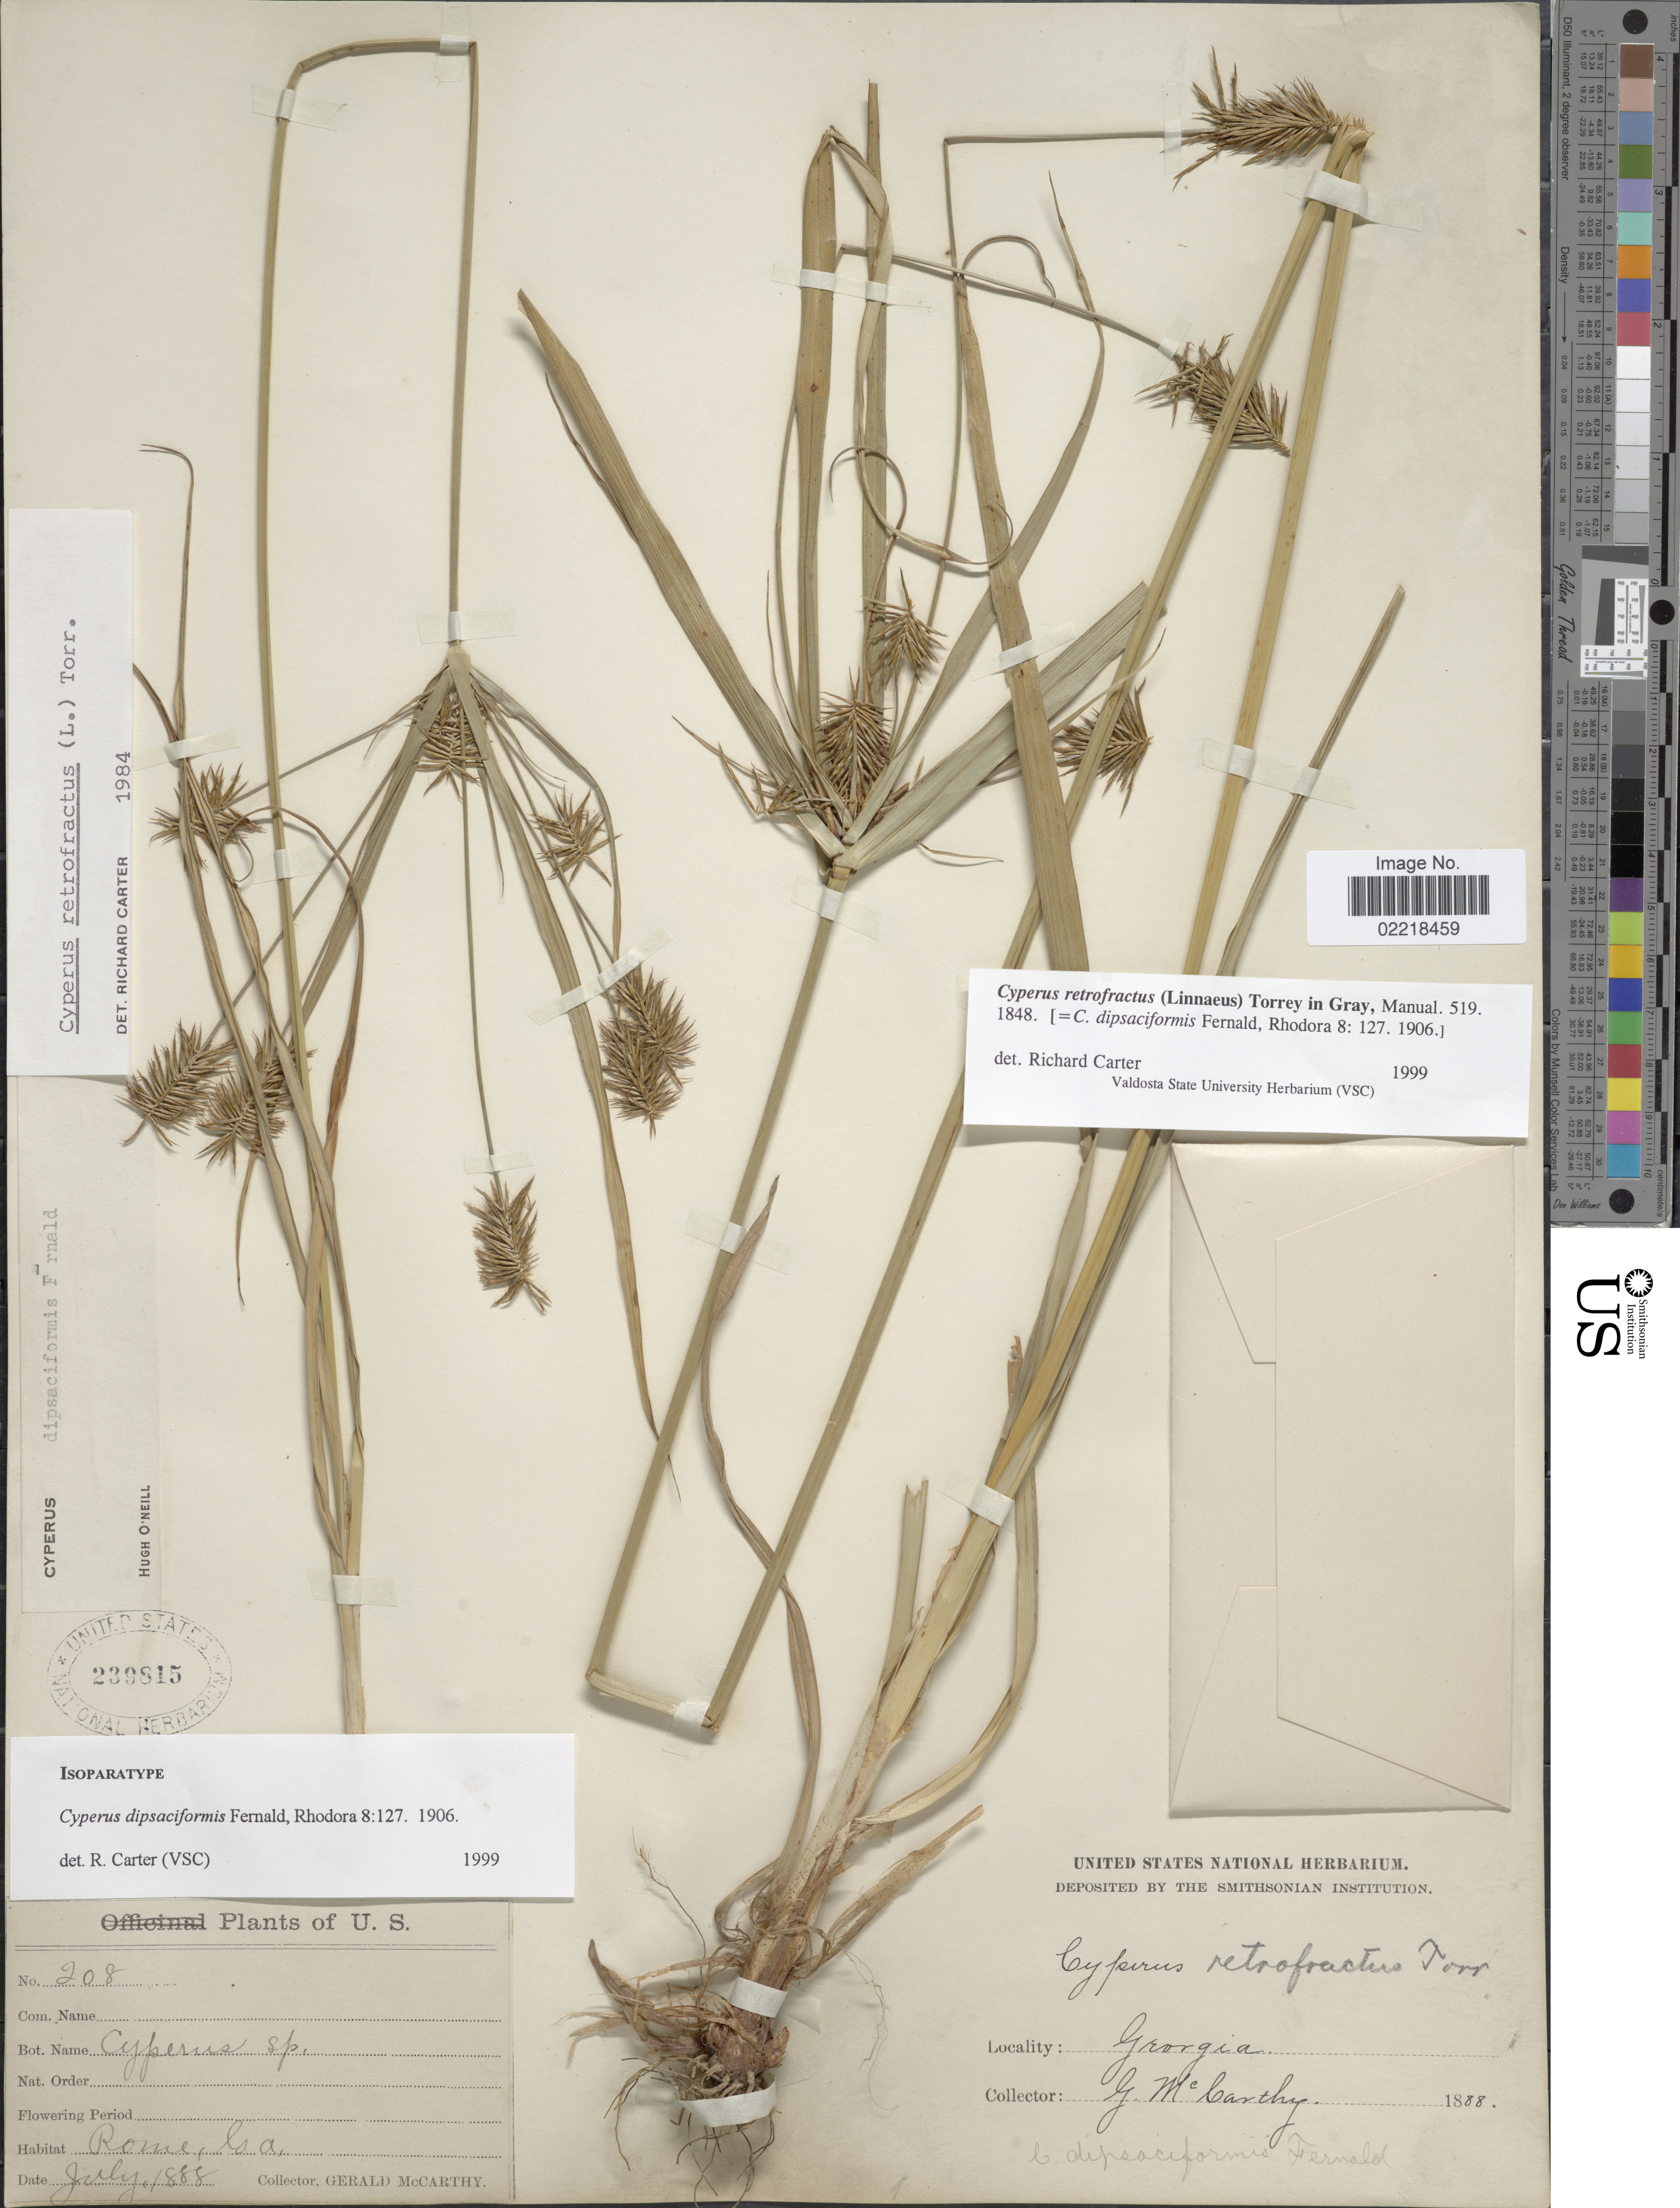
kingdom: Plantae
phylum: Tracheophyta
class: Liliopsida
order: Poales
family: Cyperaceae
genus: Cyperus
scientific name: Cyperus retrofractus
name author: (L.) Torr.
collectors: G. McCarthy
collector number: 208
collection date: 1888-07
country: United States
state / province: Georgia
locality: Rome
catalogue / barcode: US 239815